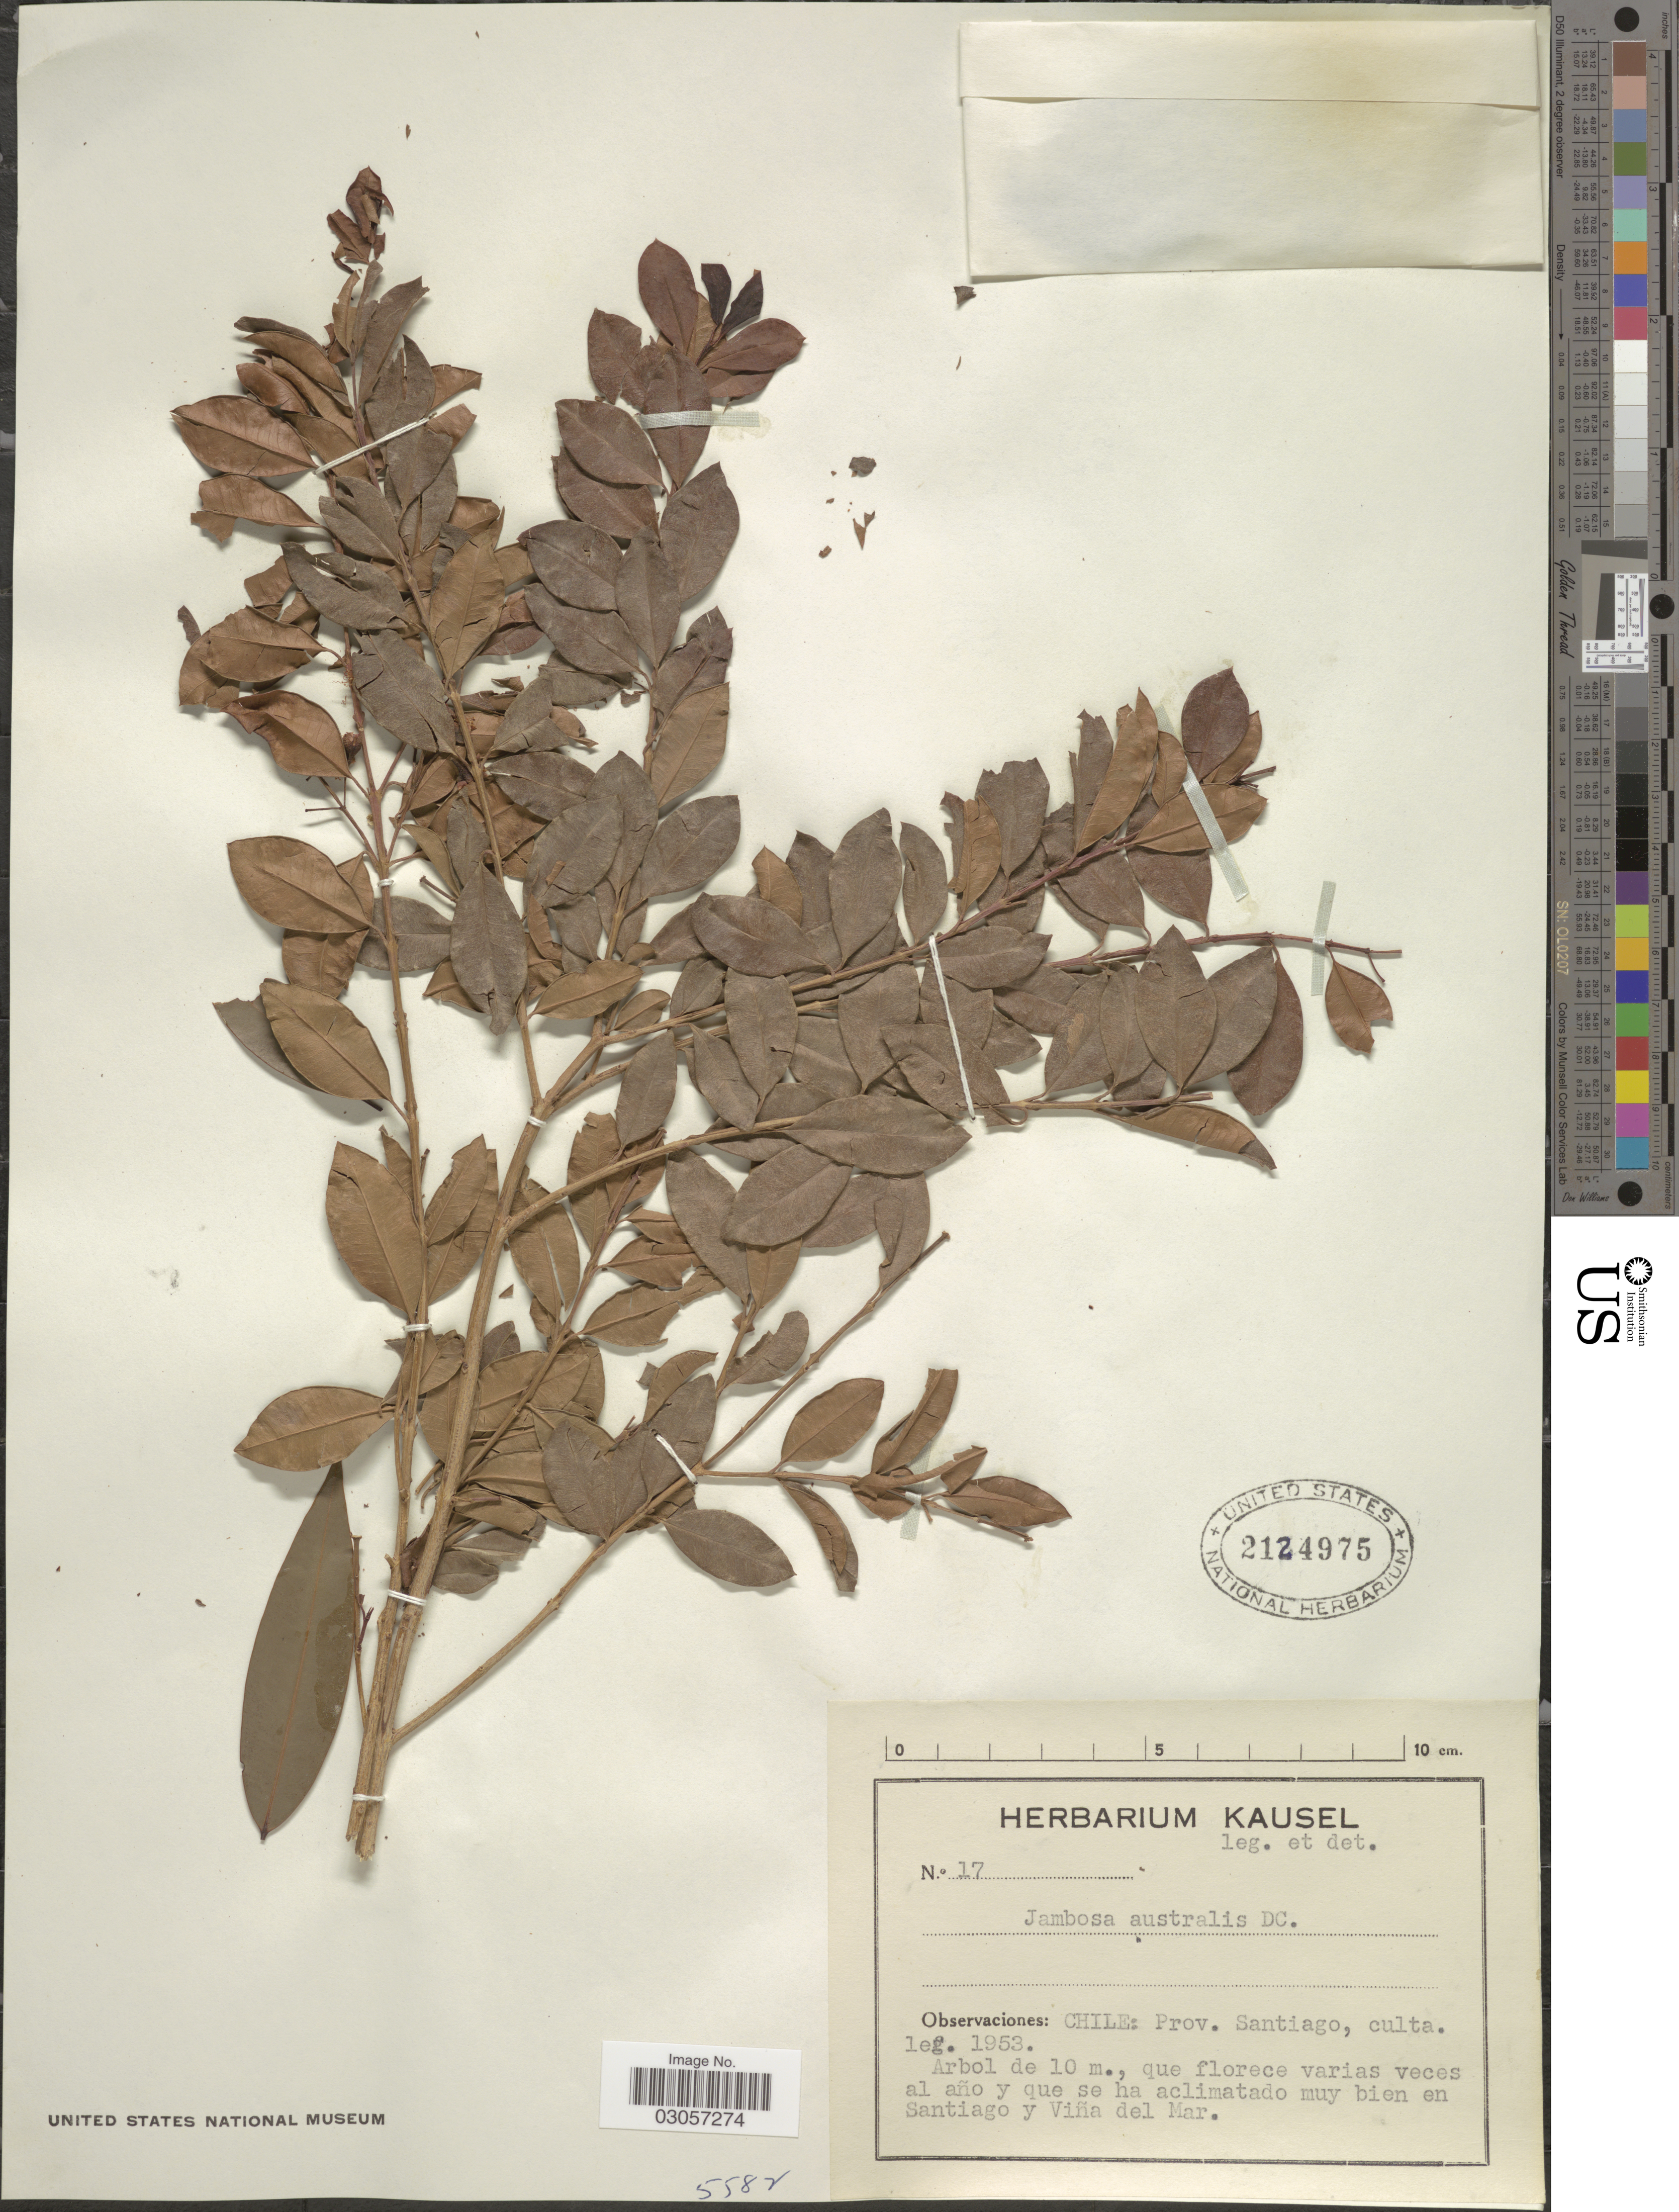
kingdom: Plantae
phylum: Tracheophyta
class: Magnoliopsida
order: Myrtales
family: Myrtaceae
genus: Syzygium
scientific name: Syzygium australe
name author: (J.C. Wendl. ex Link) B. Hyland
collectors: Ex herb. Kausel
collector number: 17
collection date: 1953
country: Chile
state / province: Región Metropolitana (RM)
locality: Prov. Santiago, culta.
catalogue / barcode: US 2124975